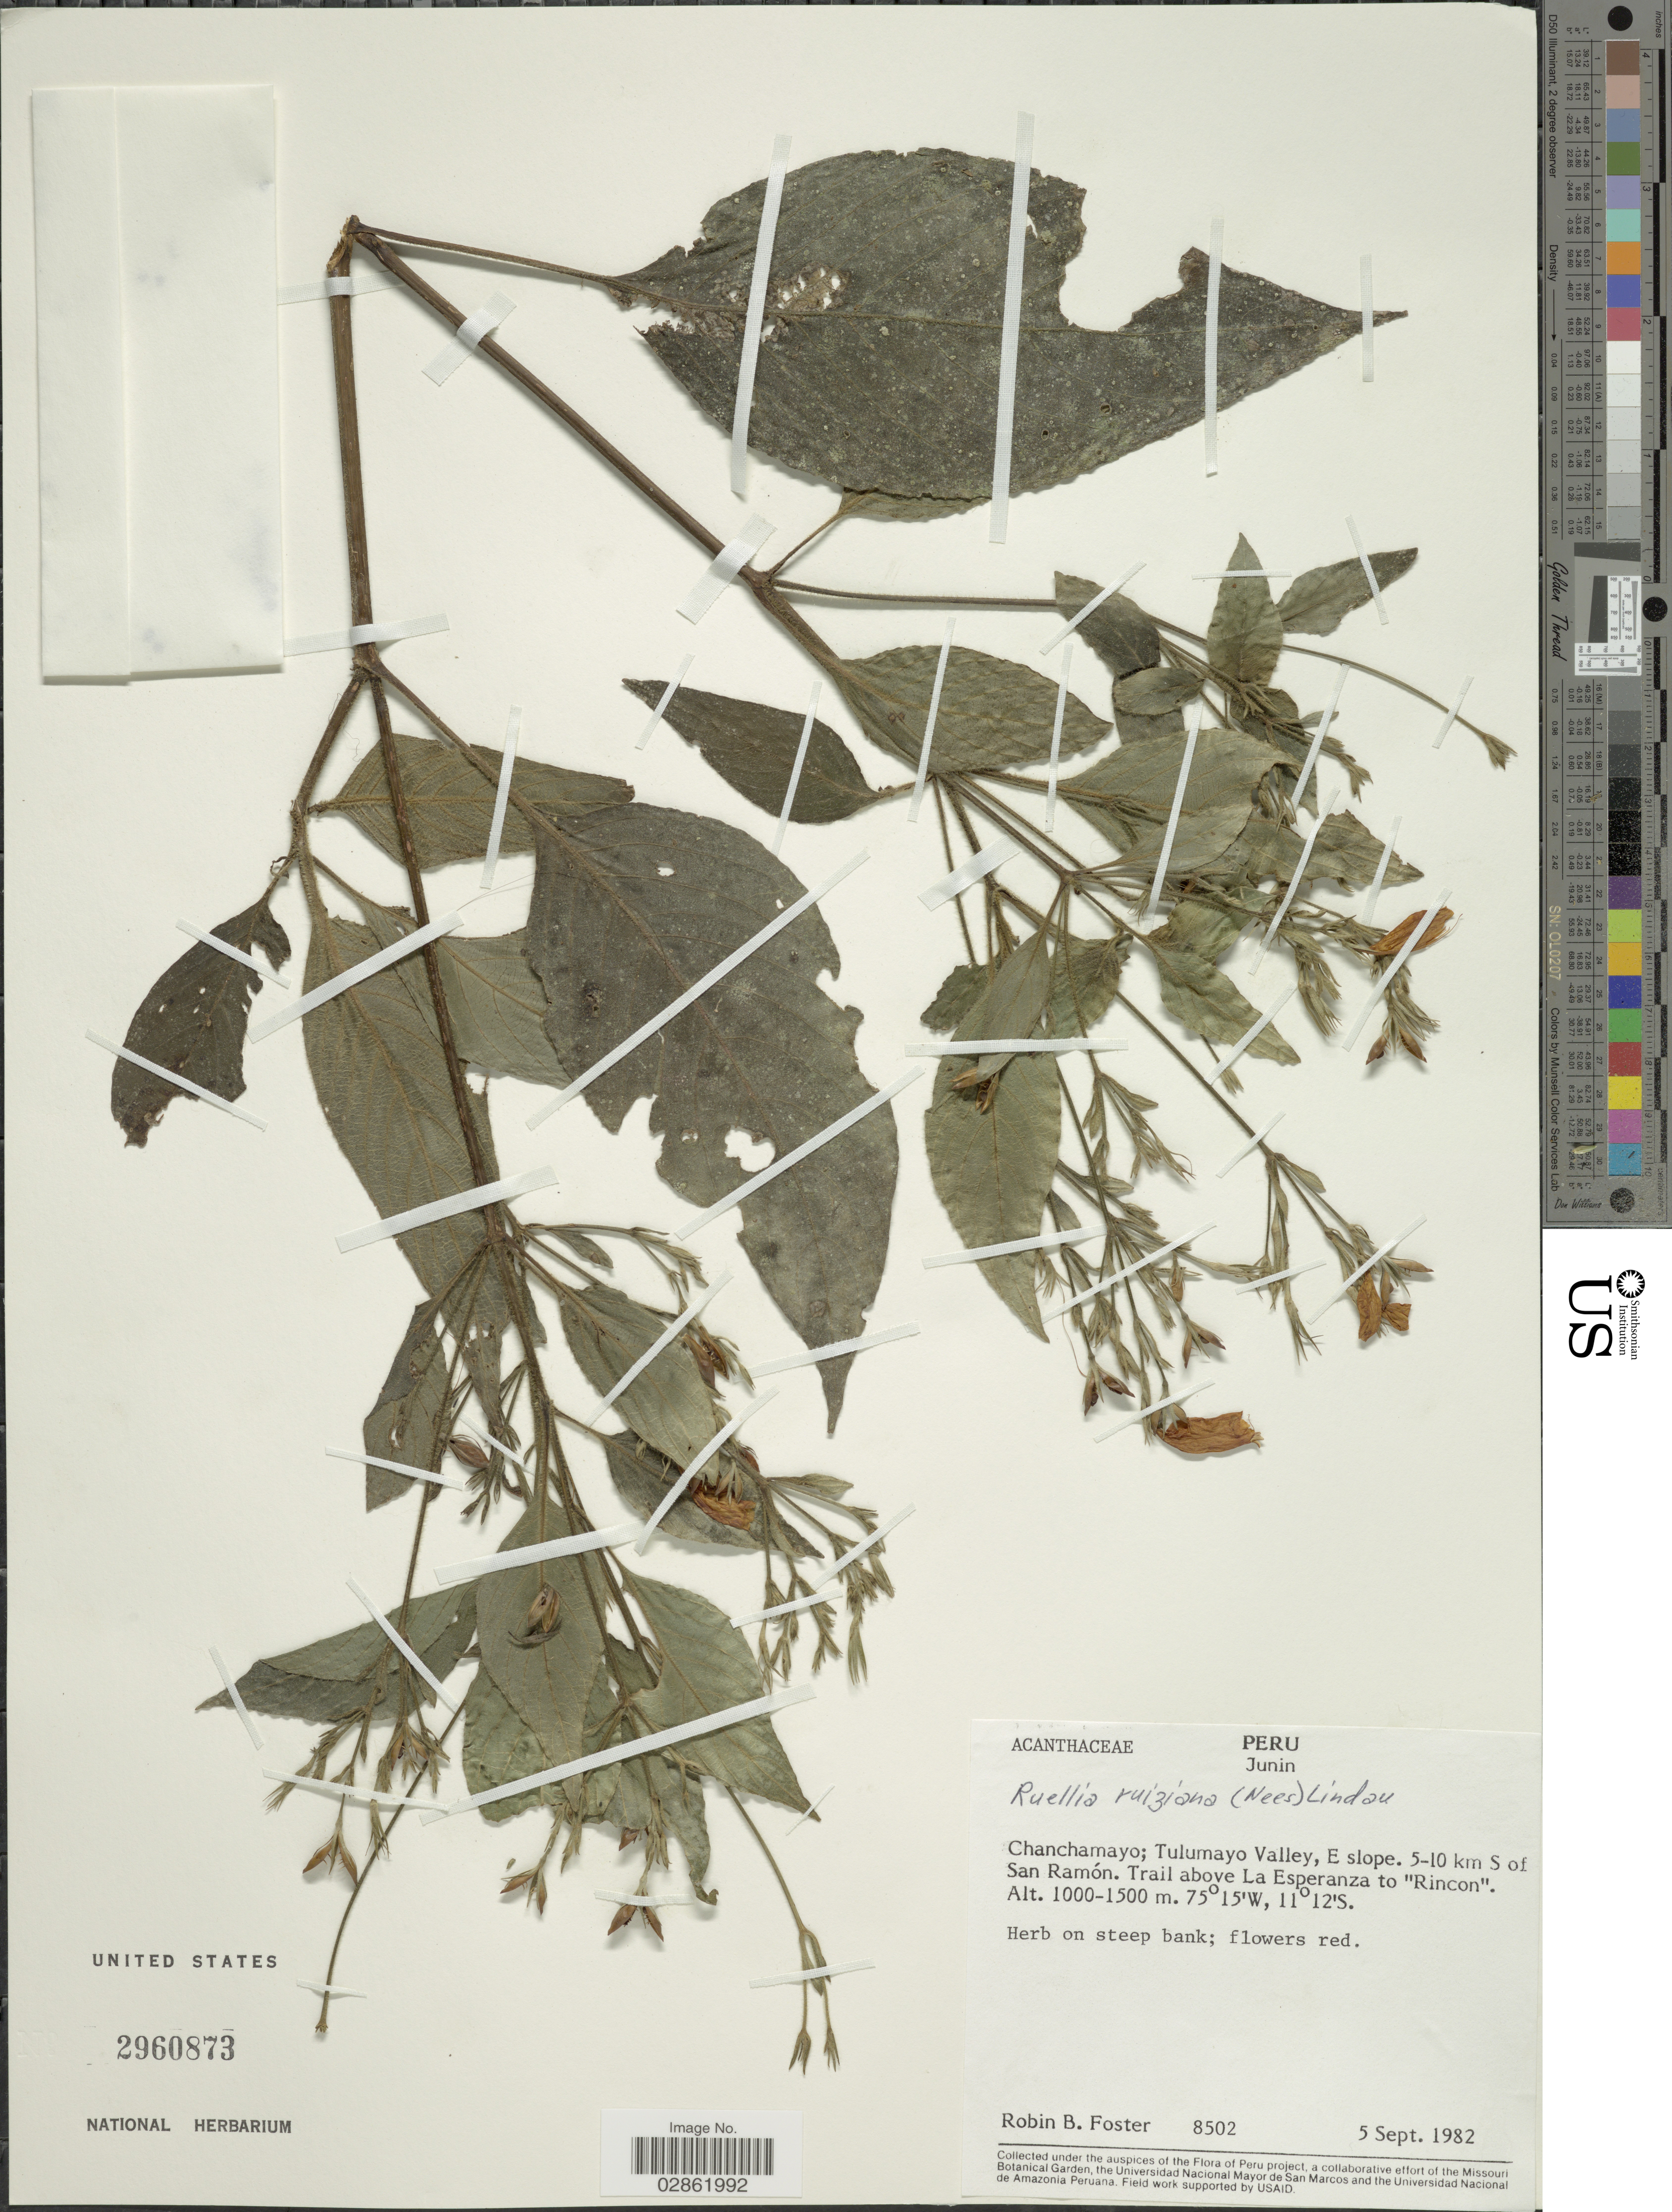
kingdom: Plantae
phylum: Tracheophyta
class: Magnoliopsida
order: Lamiales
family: Acanthaceae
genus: Ruellia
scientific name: Ruellia ruiziana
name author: (Nees) Lindau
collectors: R. B. Foster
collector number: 8502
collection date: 1982-09-05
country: Peru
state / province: Junín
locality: Chanchamayo; Tulumayo Valley, E slope. 5-10 km S of San Ramón, Trail above La Esperanza to "Rincon" .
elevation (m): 1000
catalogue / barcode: US 2960873